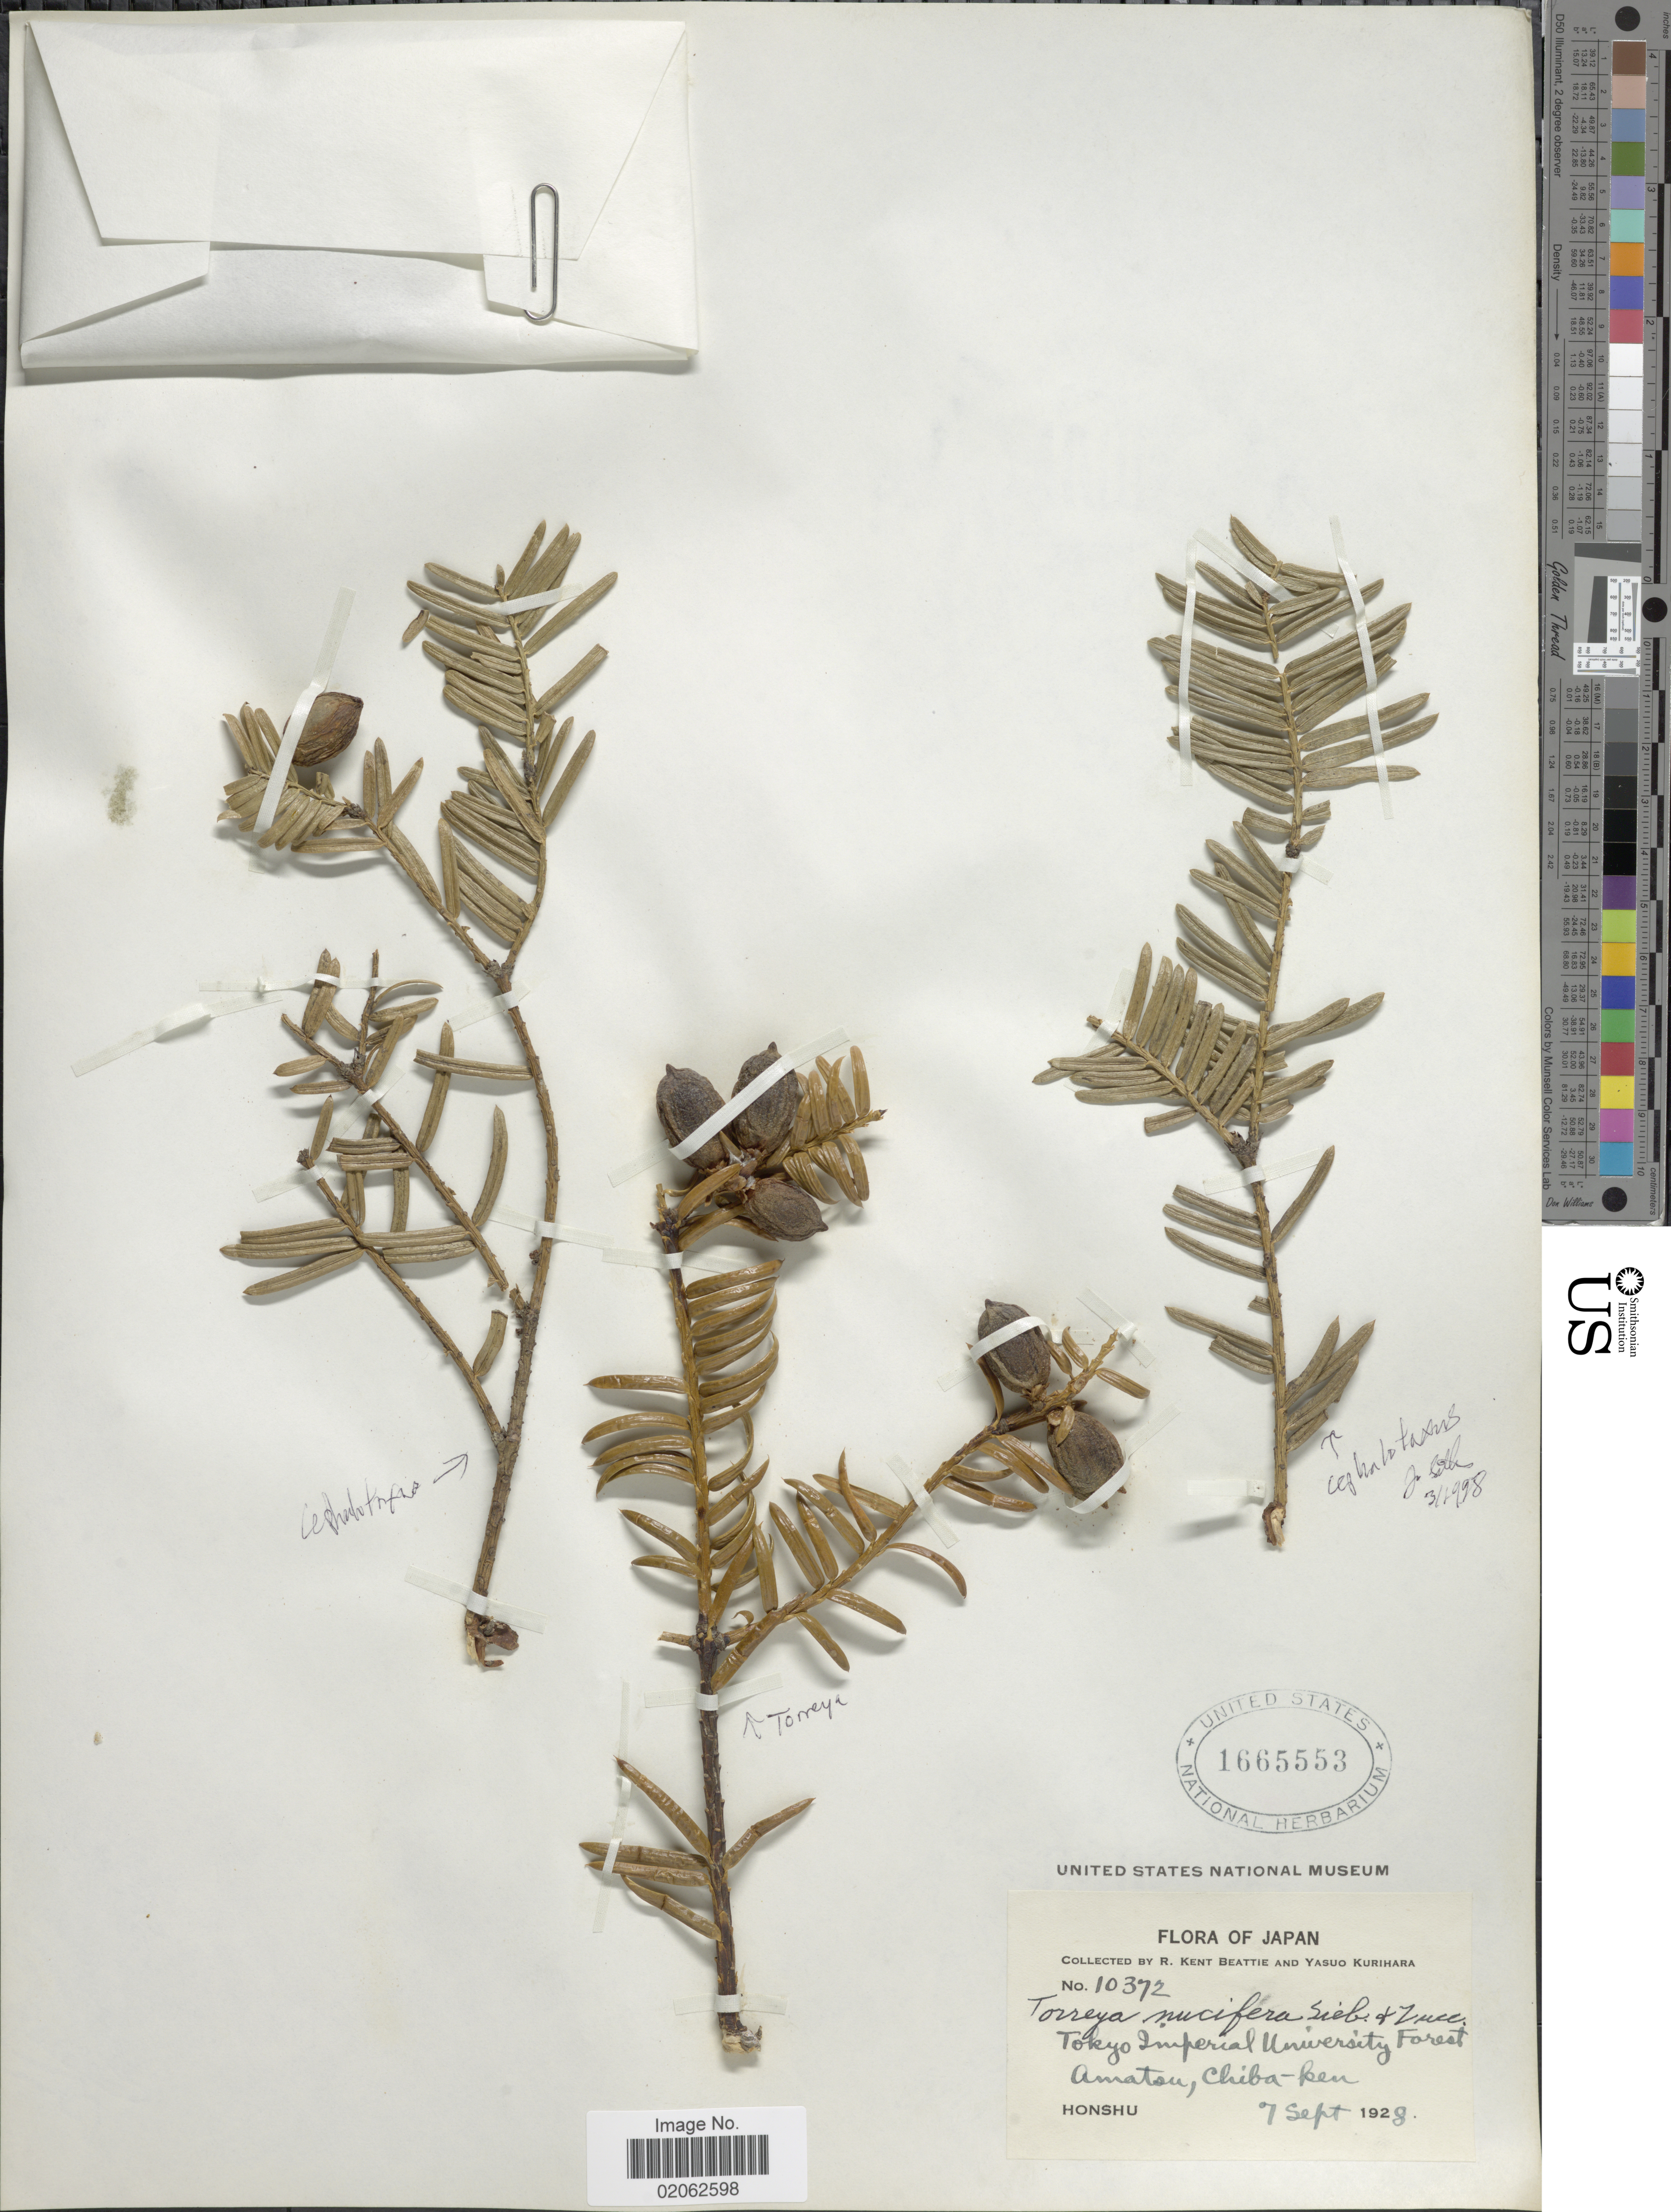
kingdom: Plantae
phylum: Tracheophyta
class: Pinopsida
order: Pinales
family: Taxaceae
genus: Torreya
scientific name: Torreya nucifera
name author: (L.) Siebold & Zucc.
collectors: R. K. Beattie & Y. Kurihara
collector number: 10372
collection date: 1928-09-07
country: Japan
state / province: Tokyo, Federal City of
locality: Tokyo Imperial University Forest Amatsu, Chiba-ken. Honshu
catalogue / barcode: US 1665553